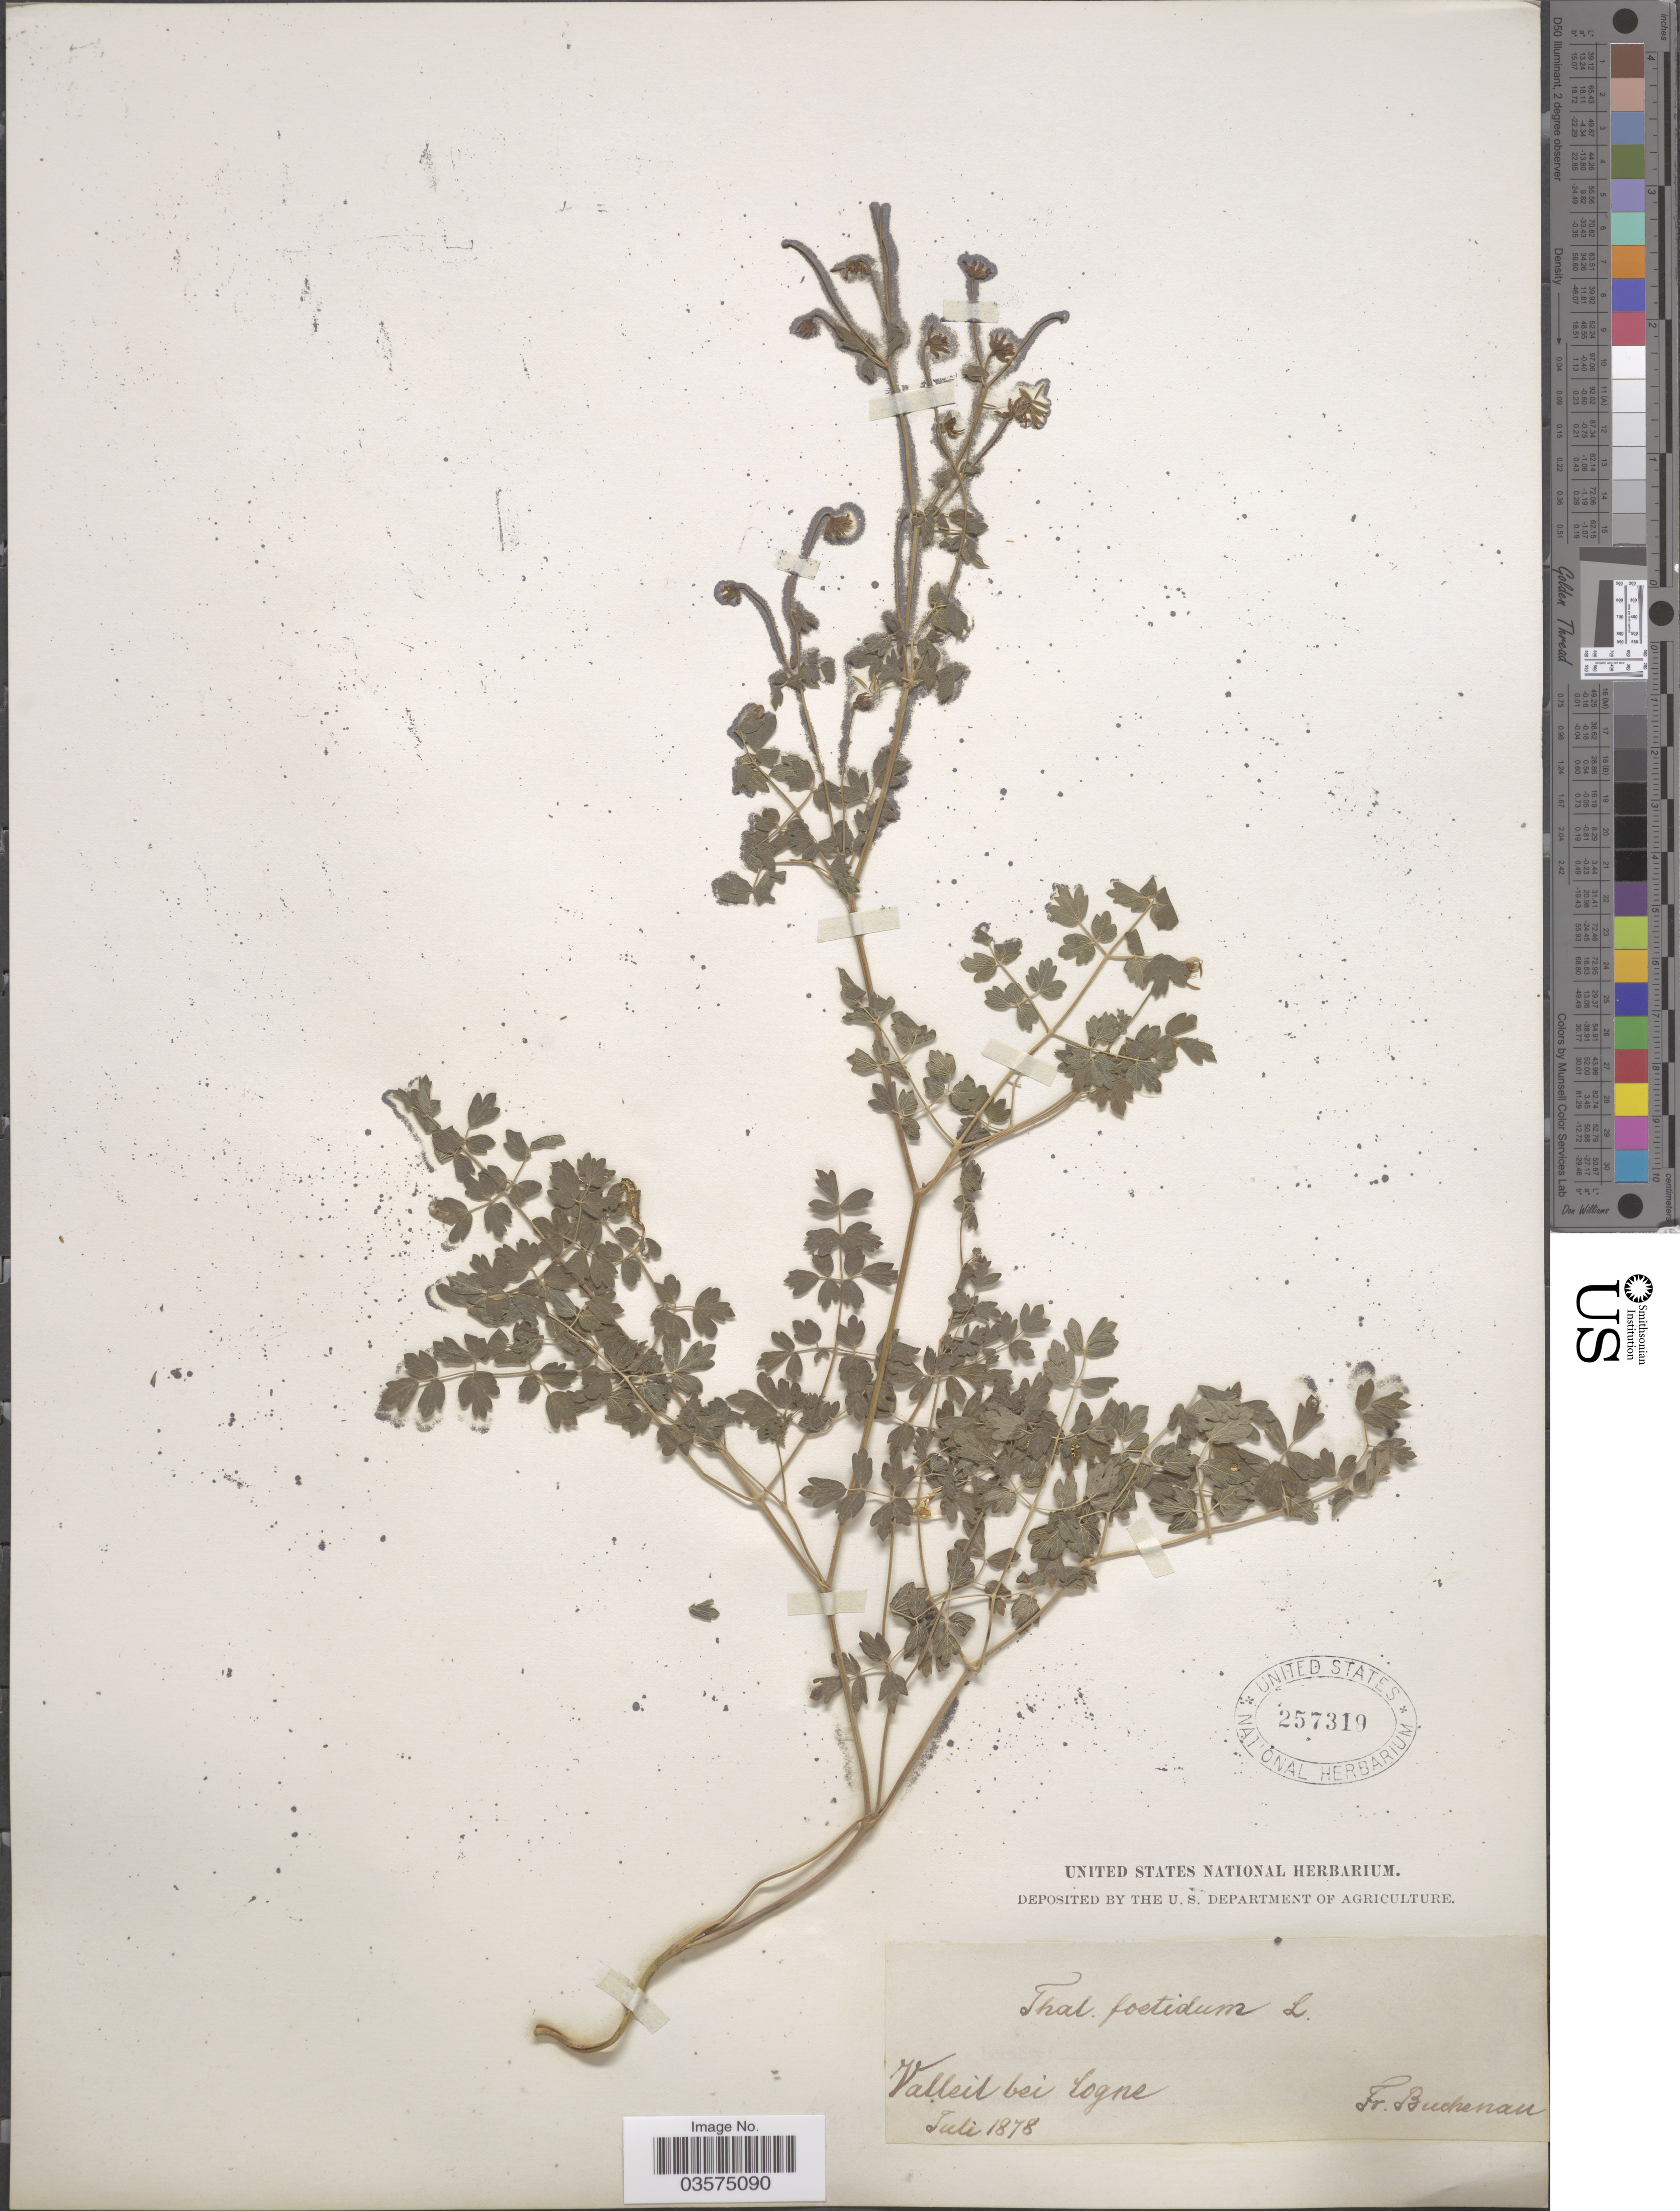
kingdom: Plantae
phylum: Tracheophyta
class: Magnoliopsida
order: Ranunculales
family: Ranunculaceae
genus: Thalictrum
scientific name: Thalictrum foetidum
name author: L.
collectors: F. Buchenau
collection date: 1878-07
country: Italy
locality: Valleil bei Cogne.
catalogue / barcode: US 257319